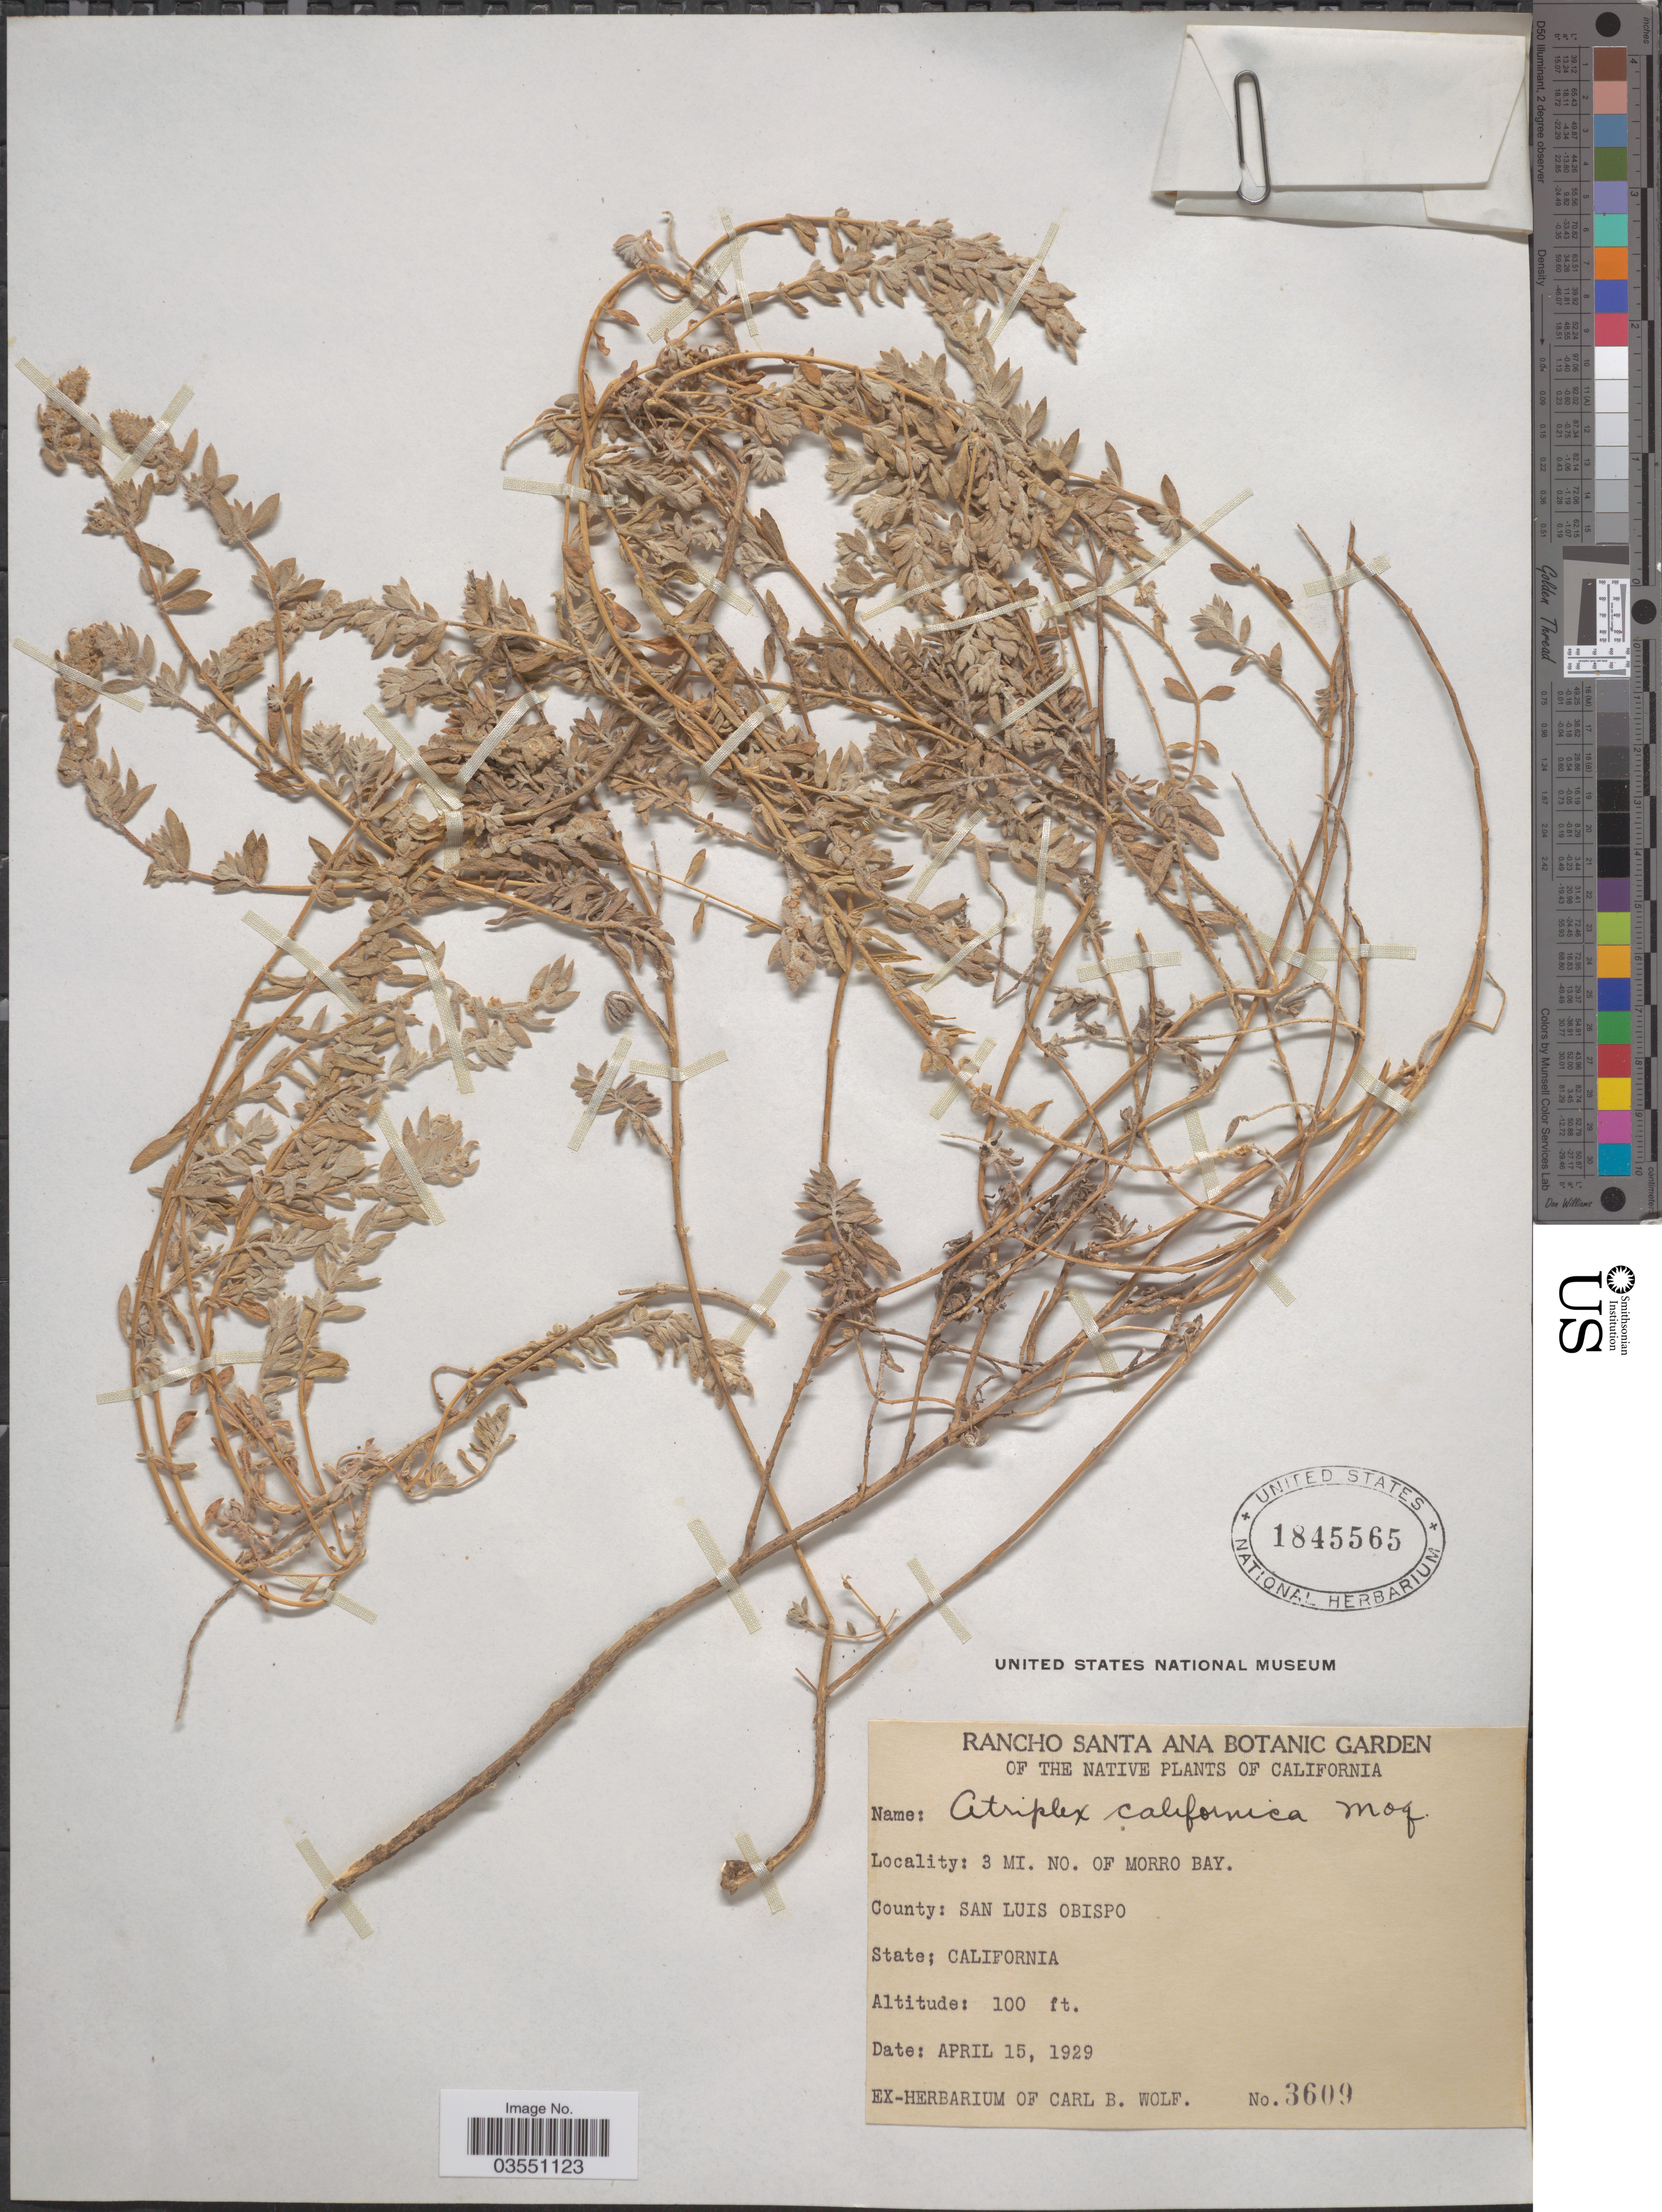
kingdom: Plantae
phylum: Tracheophyta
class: Magnoliopsida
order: Caryophyllales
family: Amaranthaceae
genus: Extriplex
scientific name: Extriplex californica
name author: (Moq.) E.H. Zacharias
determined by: Strong, Mark T., (BOT), Smithsonian Institution - National Museum of Natural History (UNITED STATES)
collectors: ex herb. Carl B. Wolf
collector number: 3609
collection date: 1929-04-15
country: United States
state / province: California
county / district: San Luis Obispo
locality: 3 mi. No. of Morro Bay. County San Luis Obispo.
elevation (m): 30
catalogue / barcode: US 1845565